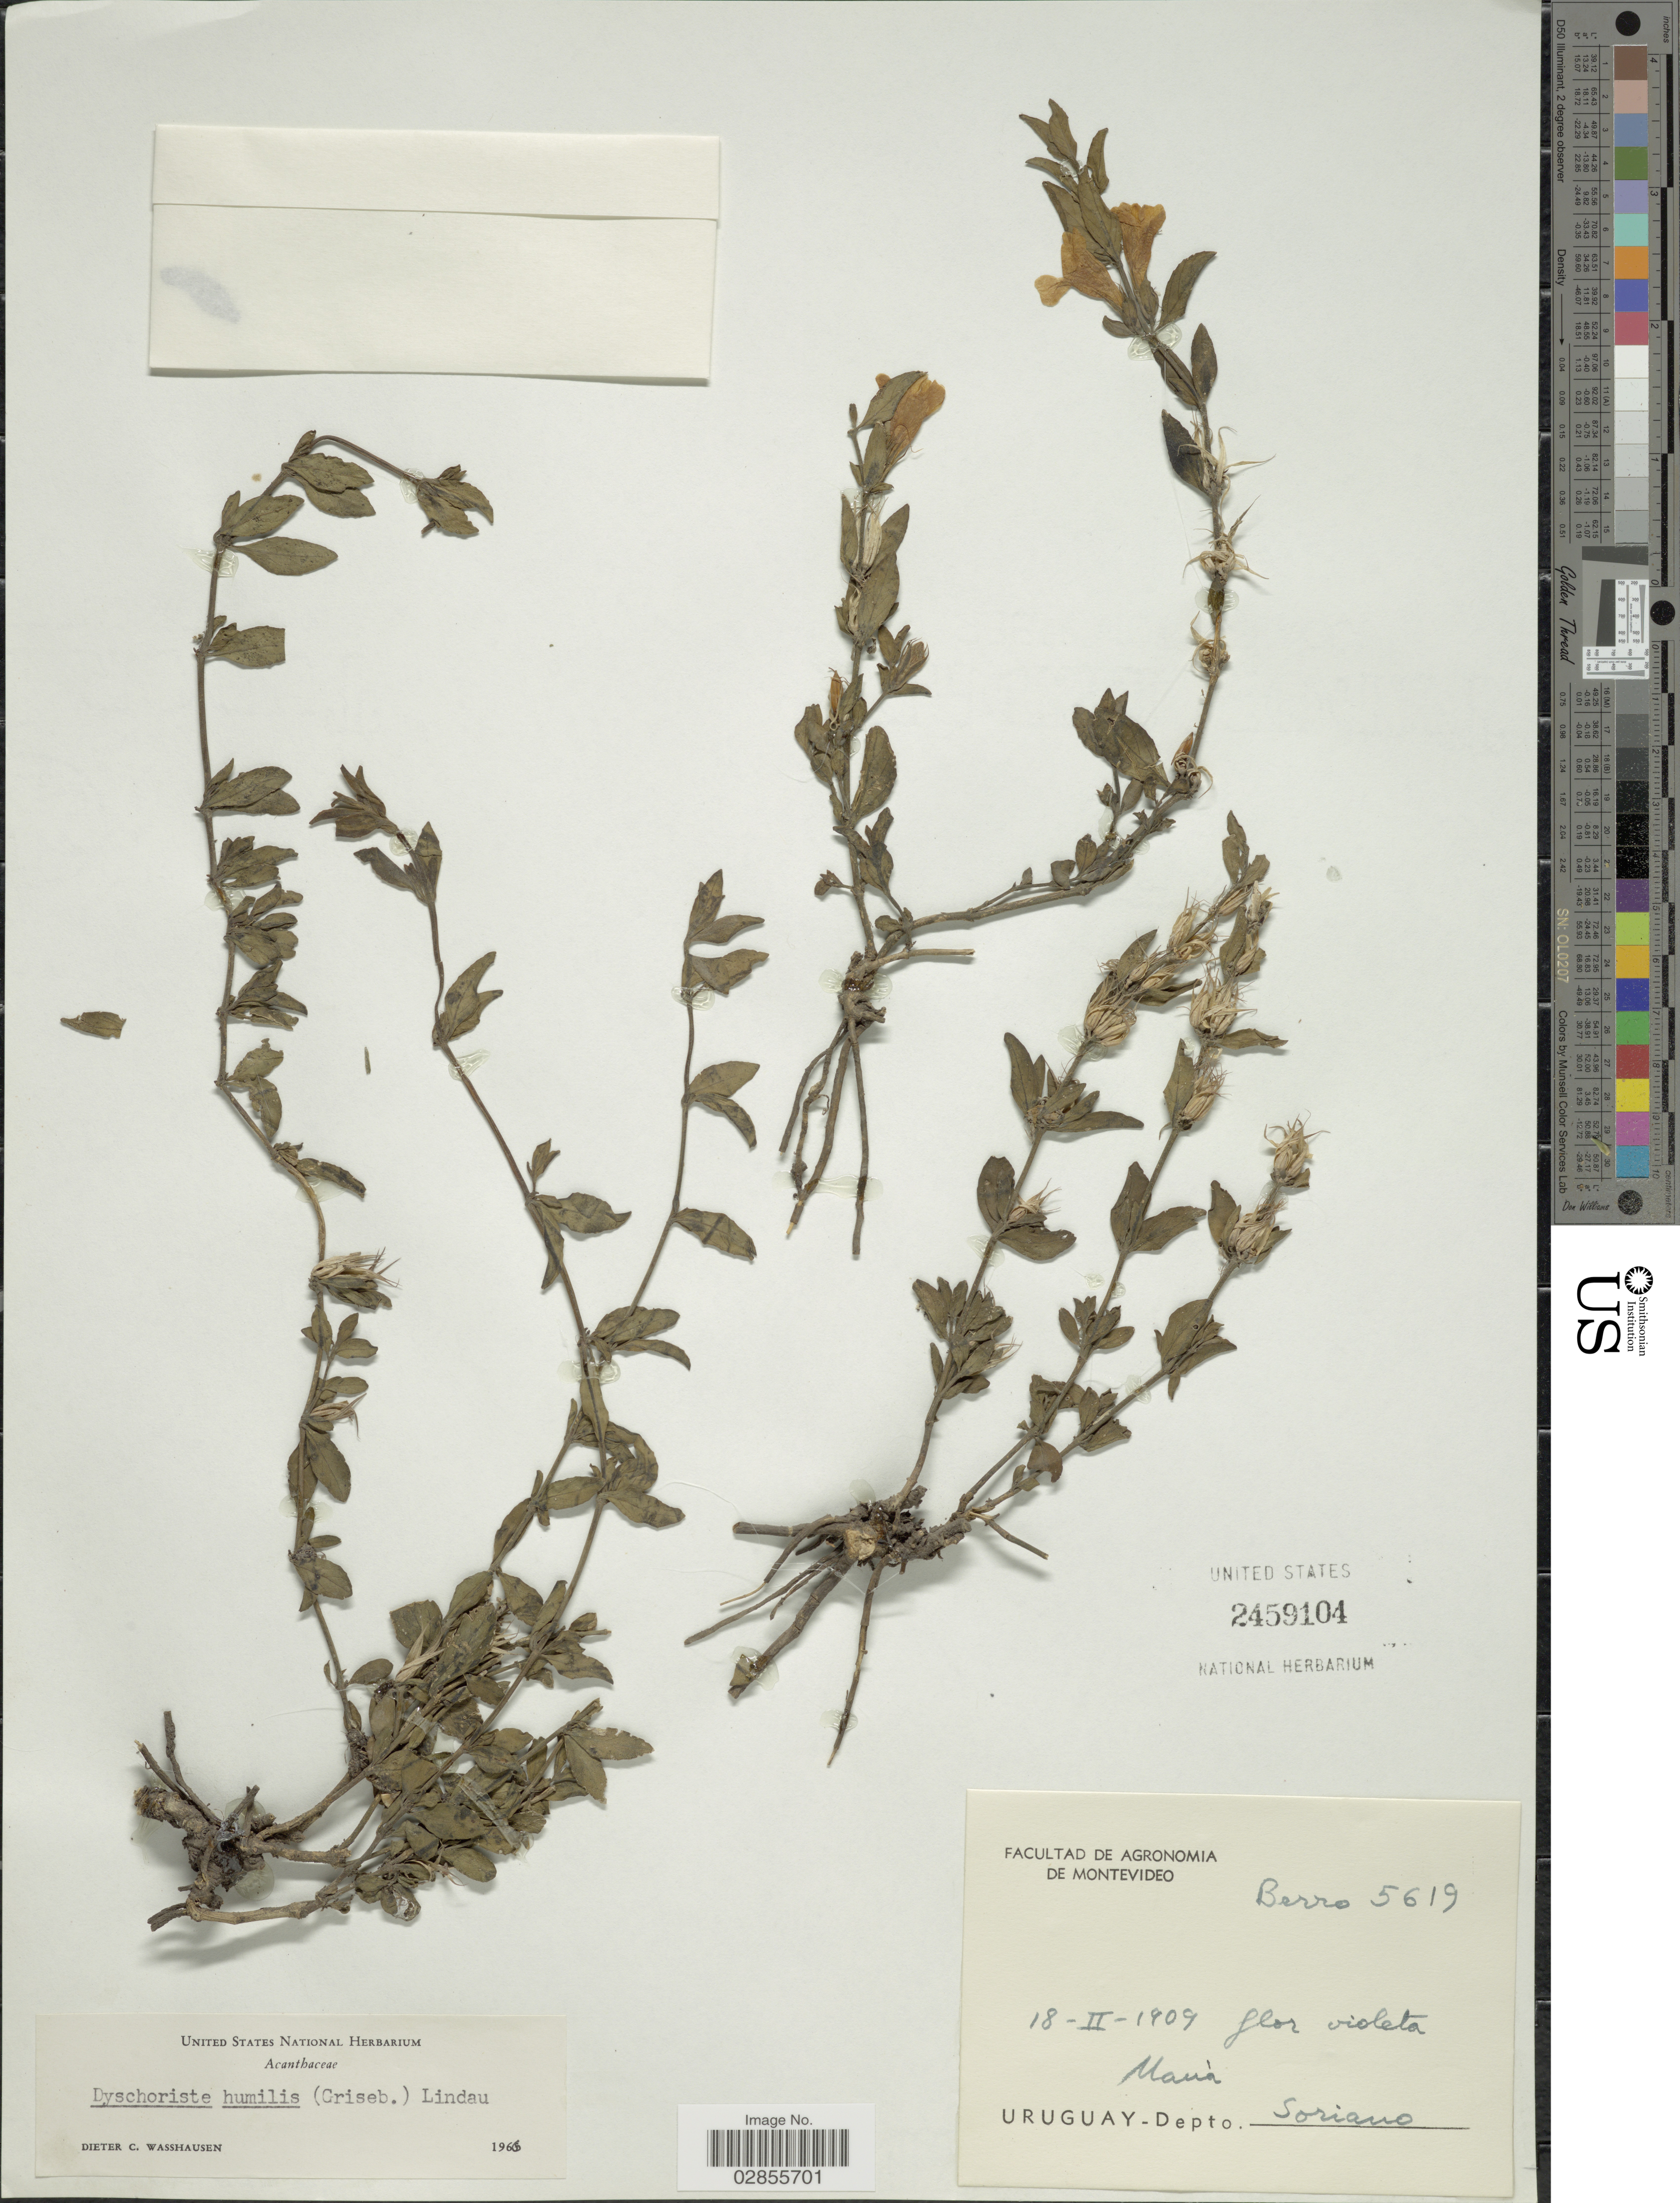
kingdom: Plantae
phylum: Tracheophyta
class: Magnoliopsida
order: Lamiales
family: Acanthaceae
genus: Dyschoriste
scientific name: Dyschoriste humilis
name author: Lindau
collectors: Berro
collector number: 5619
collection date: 1909-02-18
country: Uruguay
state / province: Soriano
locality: Manà. Depto. Soriano.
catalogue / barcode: US 2459104